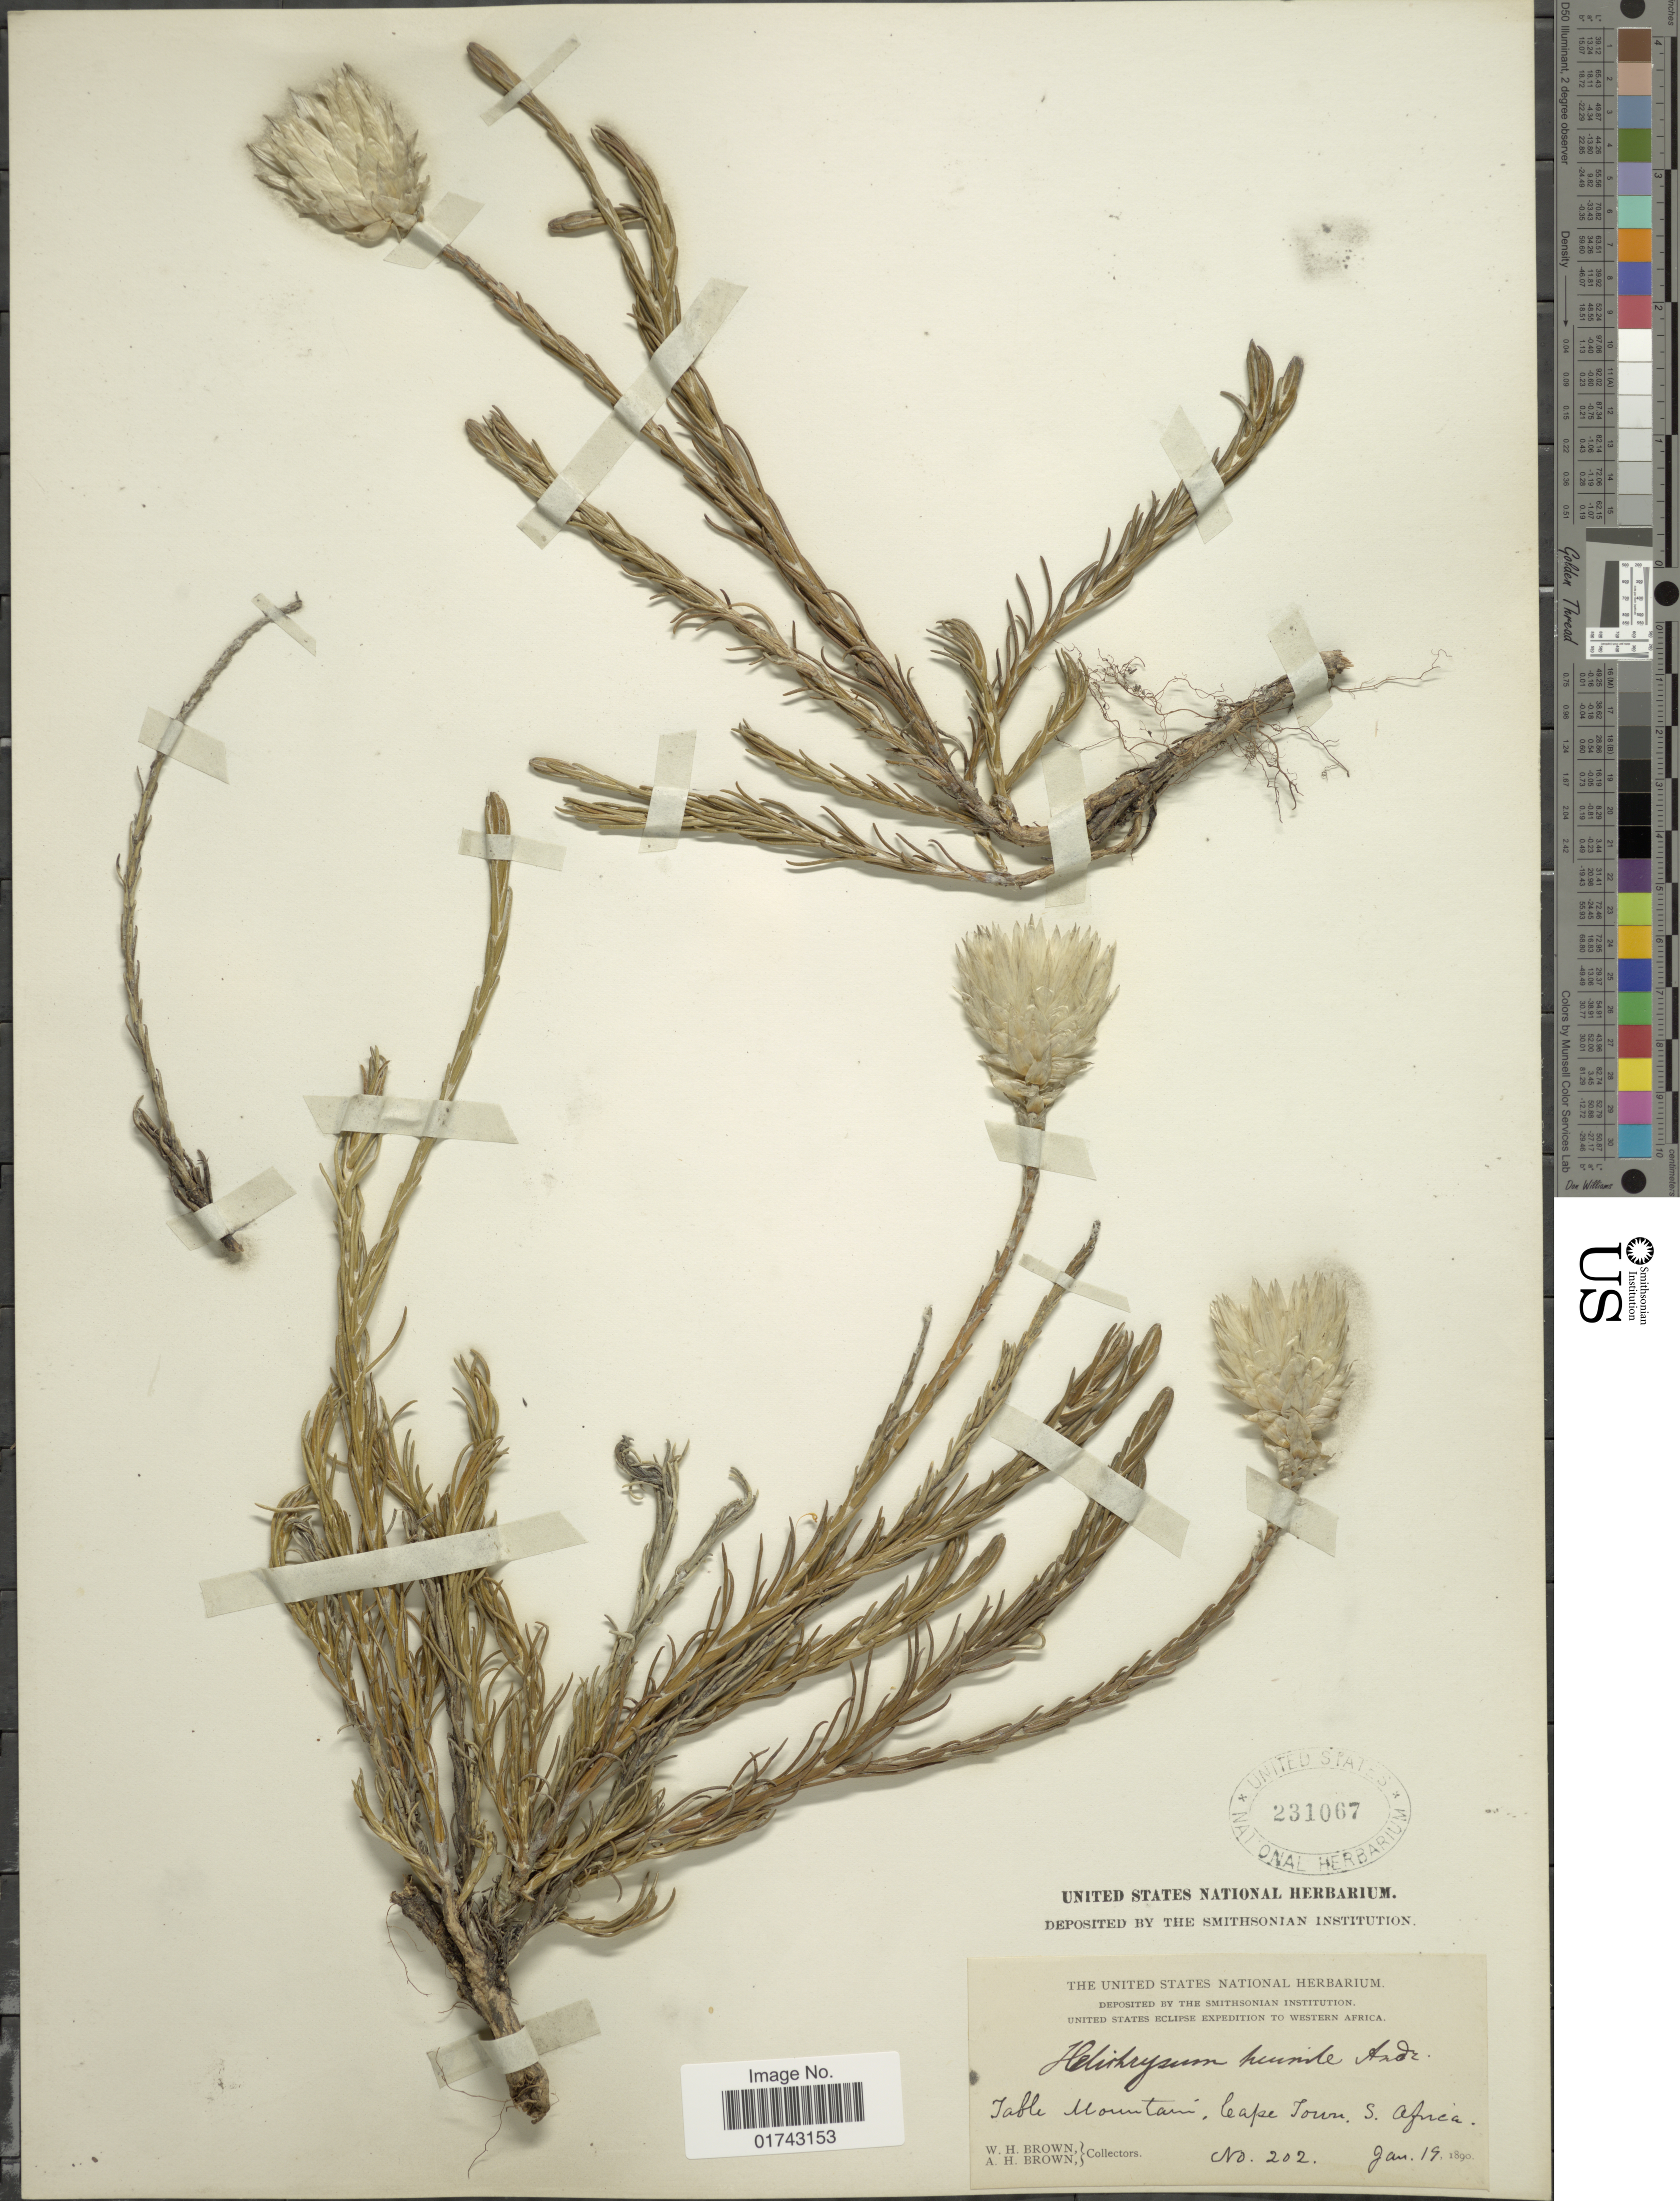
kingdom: Plantae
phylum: Tracheophyta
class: Magnoliopsida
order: Asterales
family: Asteraceae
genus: Helichrysum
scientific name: Helichrysum humile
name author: (Andrews) Less.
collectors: W. H. Brown & A. H. Brown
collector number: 202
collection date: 1890-01-19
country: South Africa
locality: Table Mountain, Cape Town, S. Africa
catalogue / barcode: US 231067